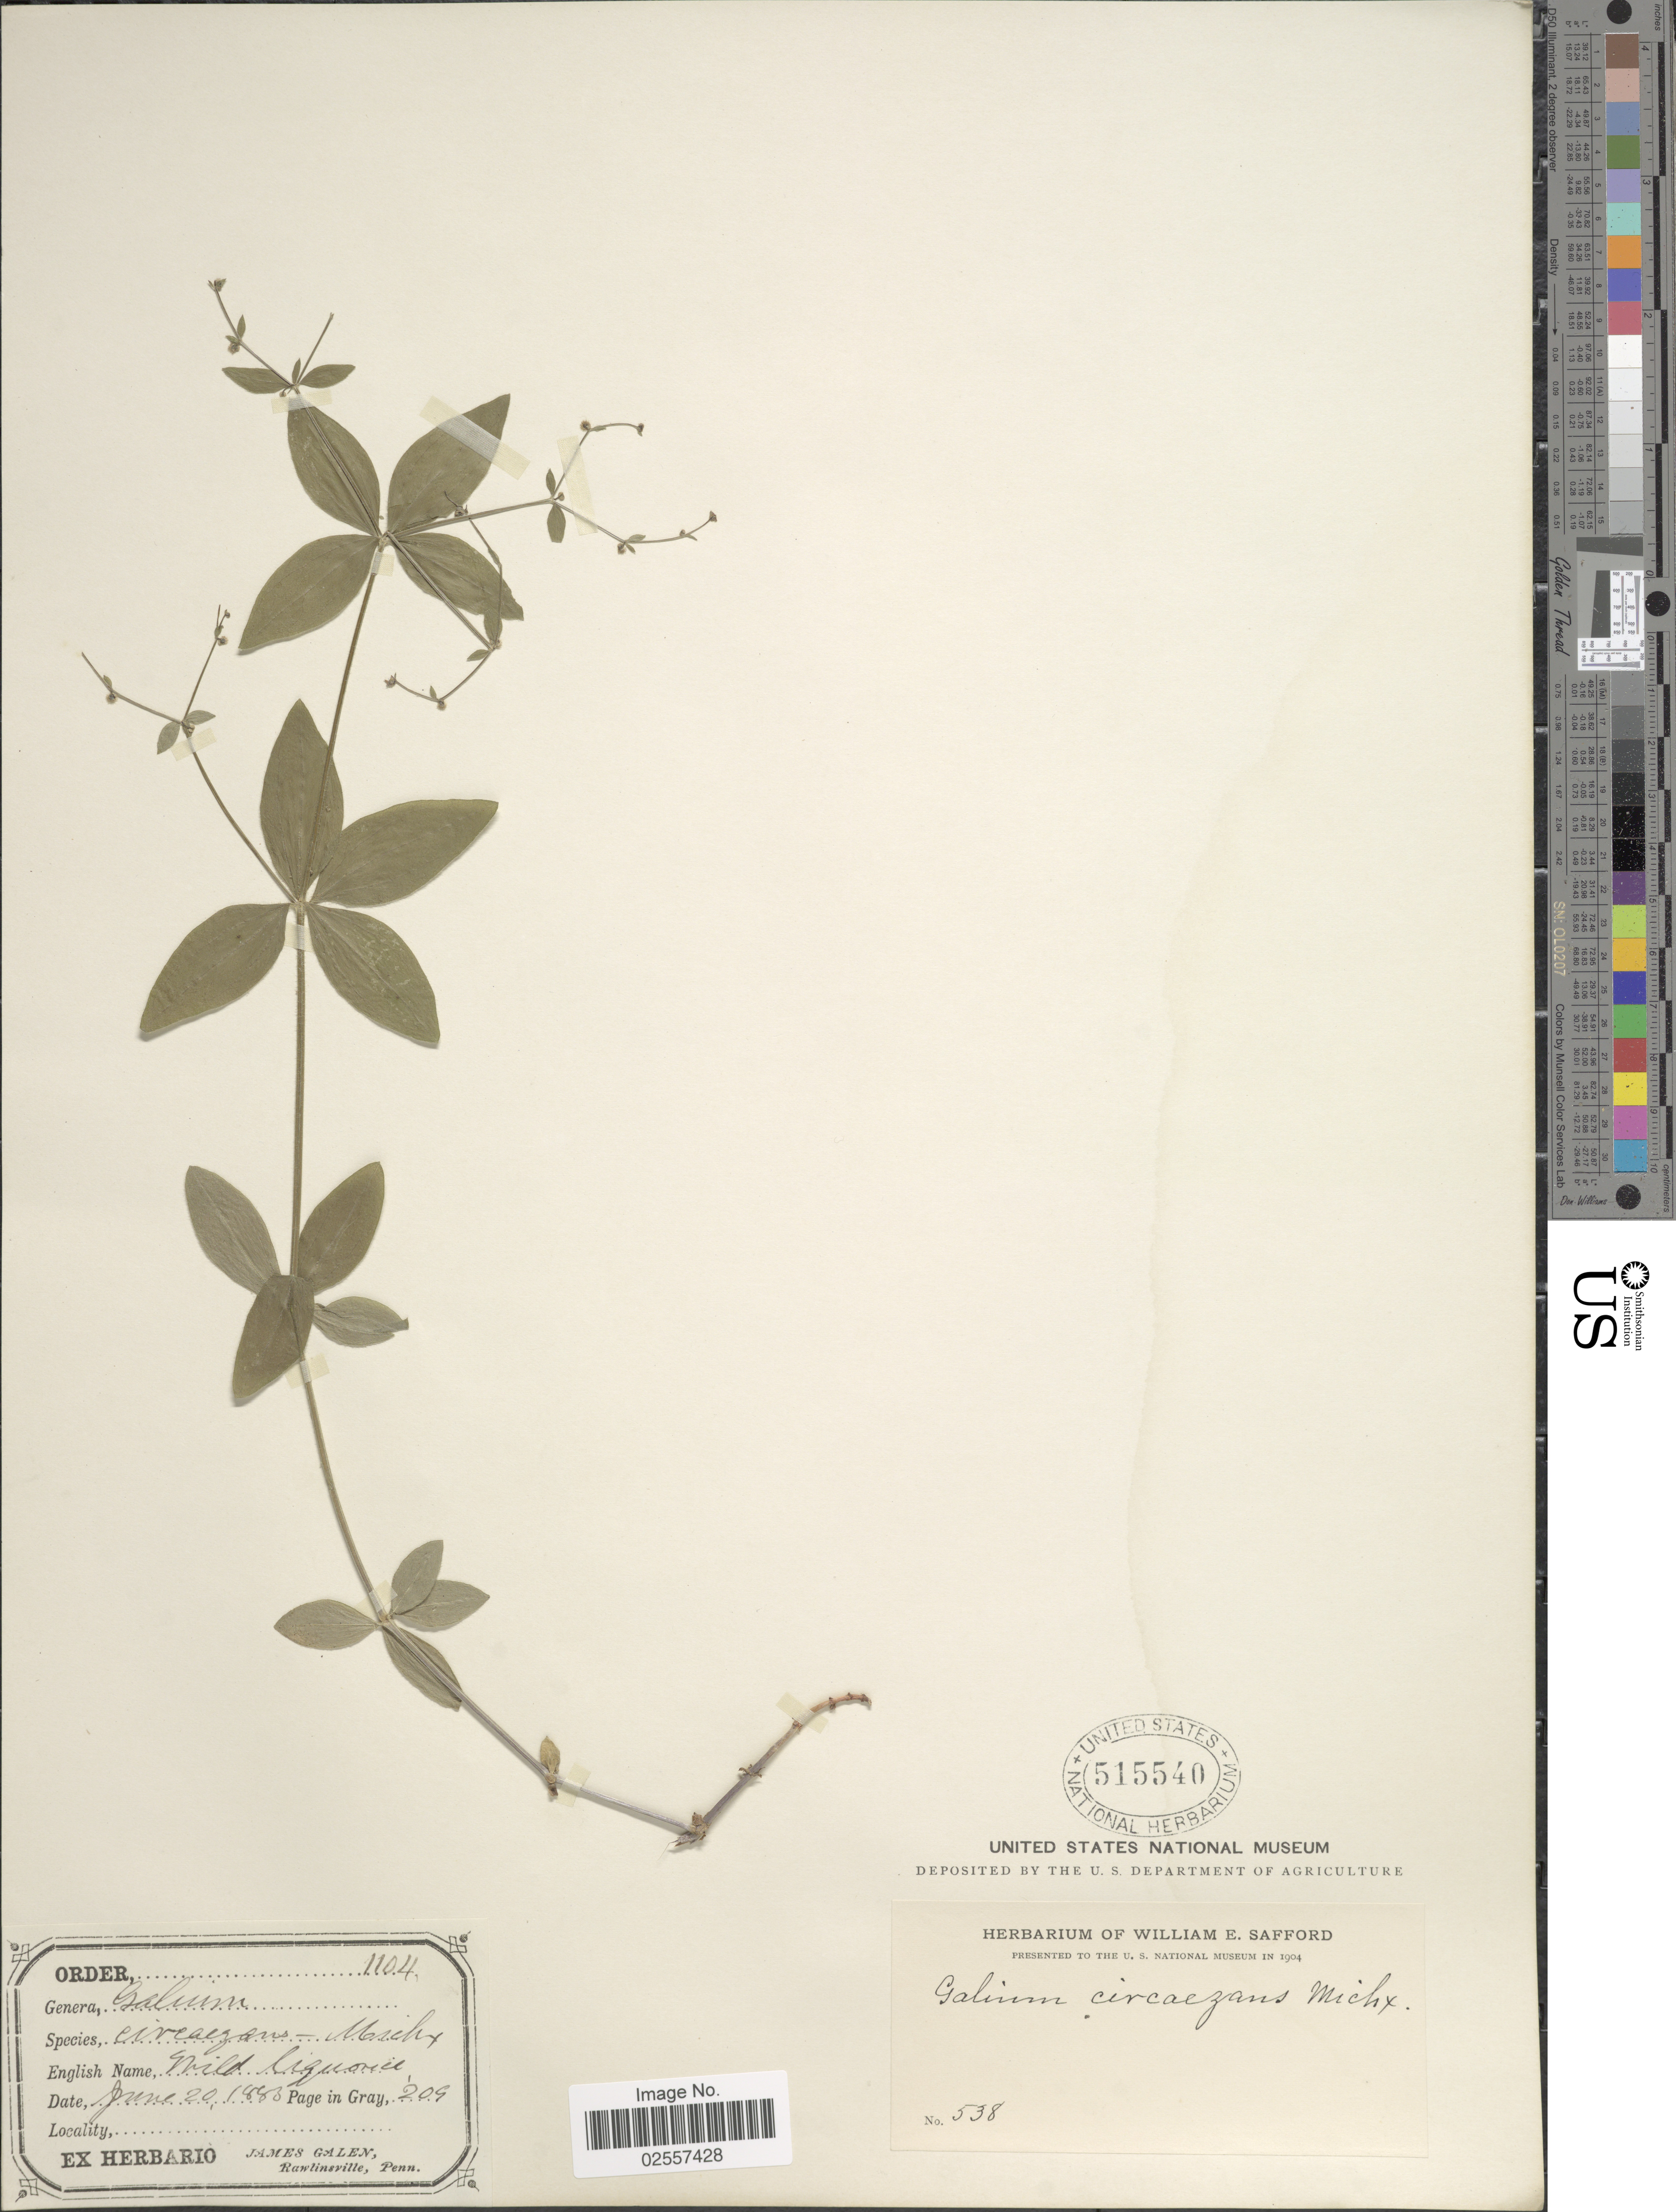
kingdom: Plantae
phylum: Tracheophyta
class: Magnoliopsida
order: Gentianales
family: Rubiaceae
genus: Galium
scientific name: Galium circaezans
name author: Michx.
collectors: J. Galen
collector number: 538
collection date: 1883-06-20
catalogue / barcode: US 515540